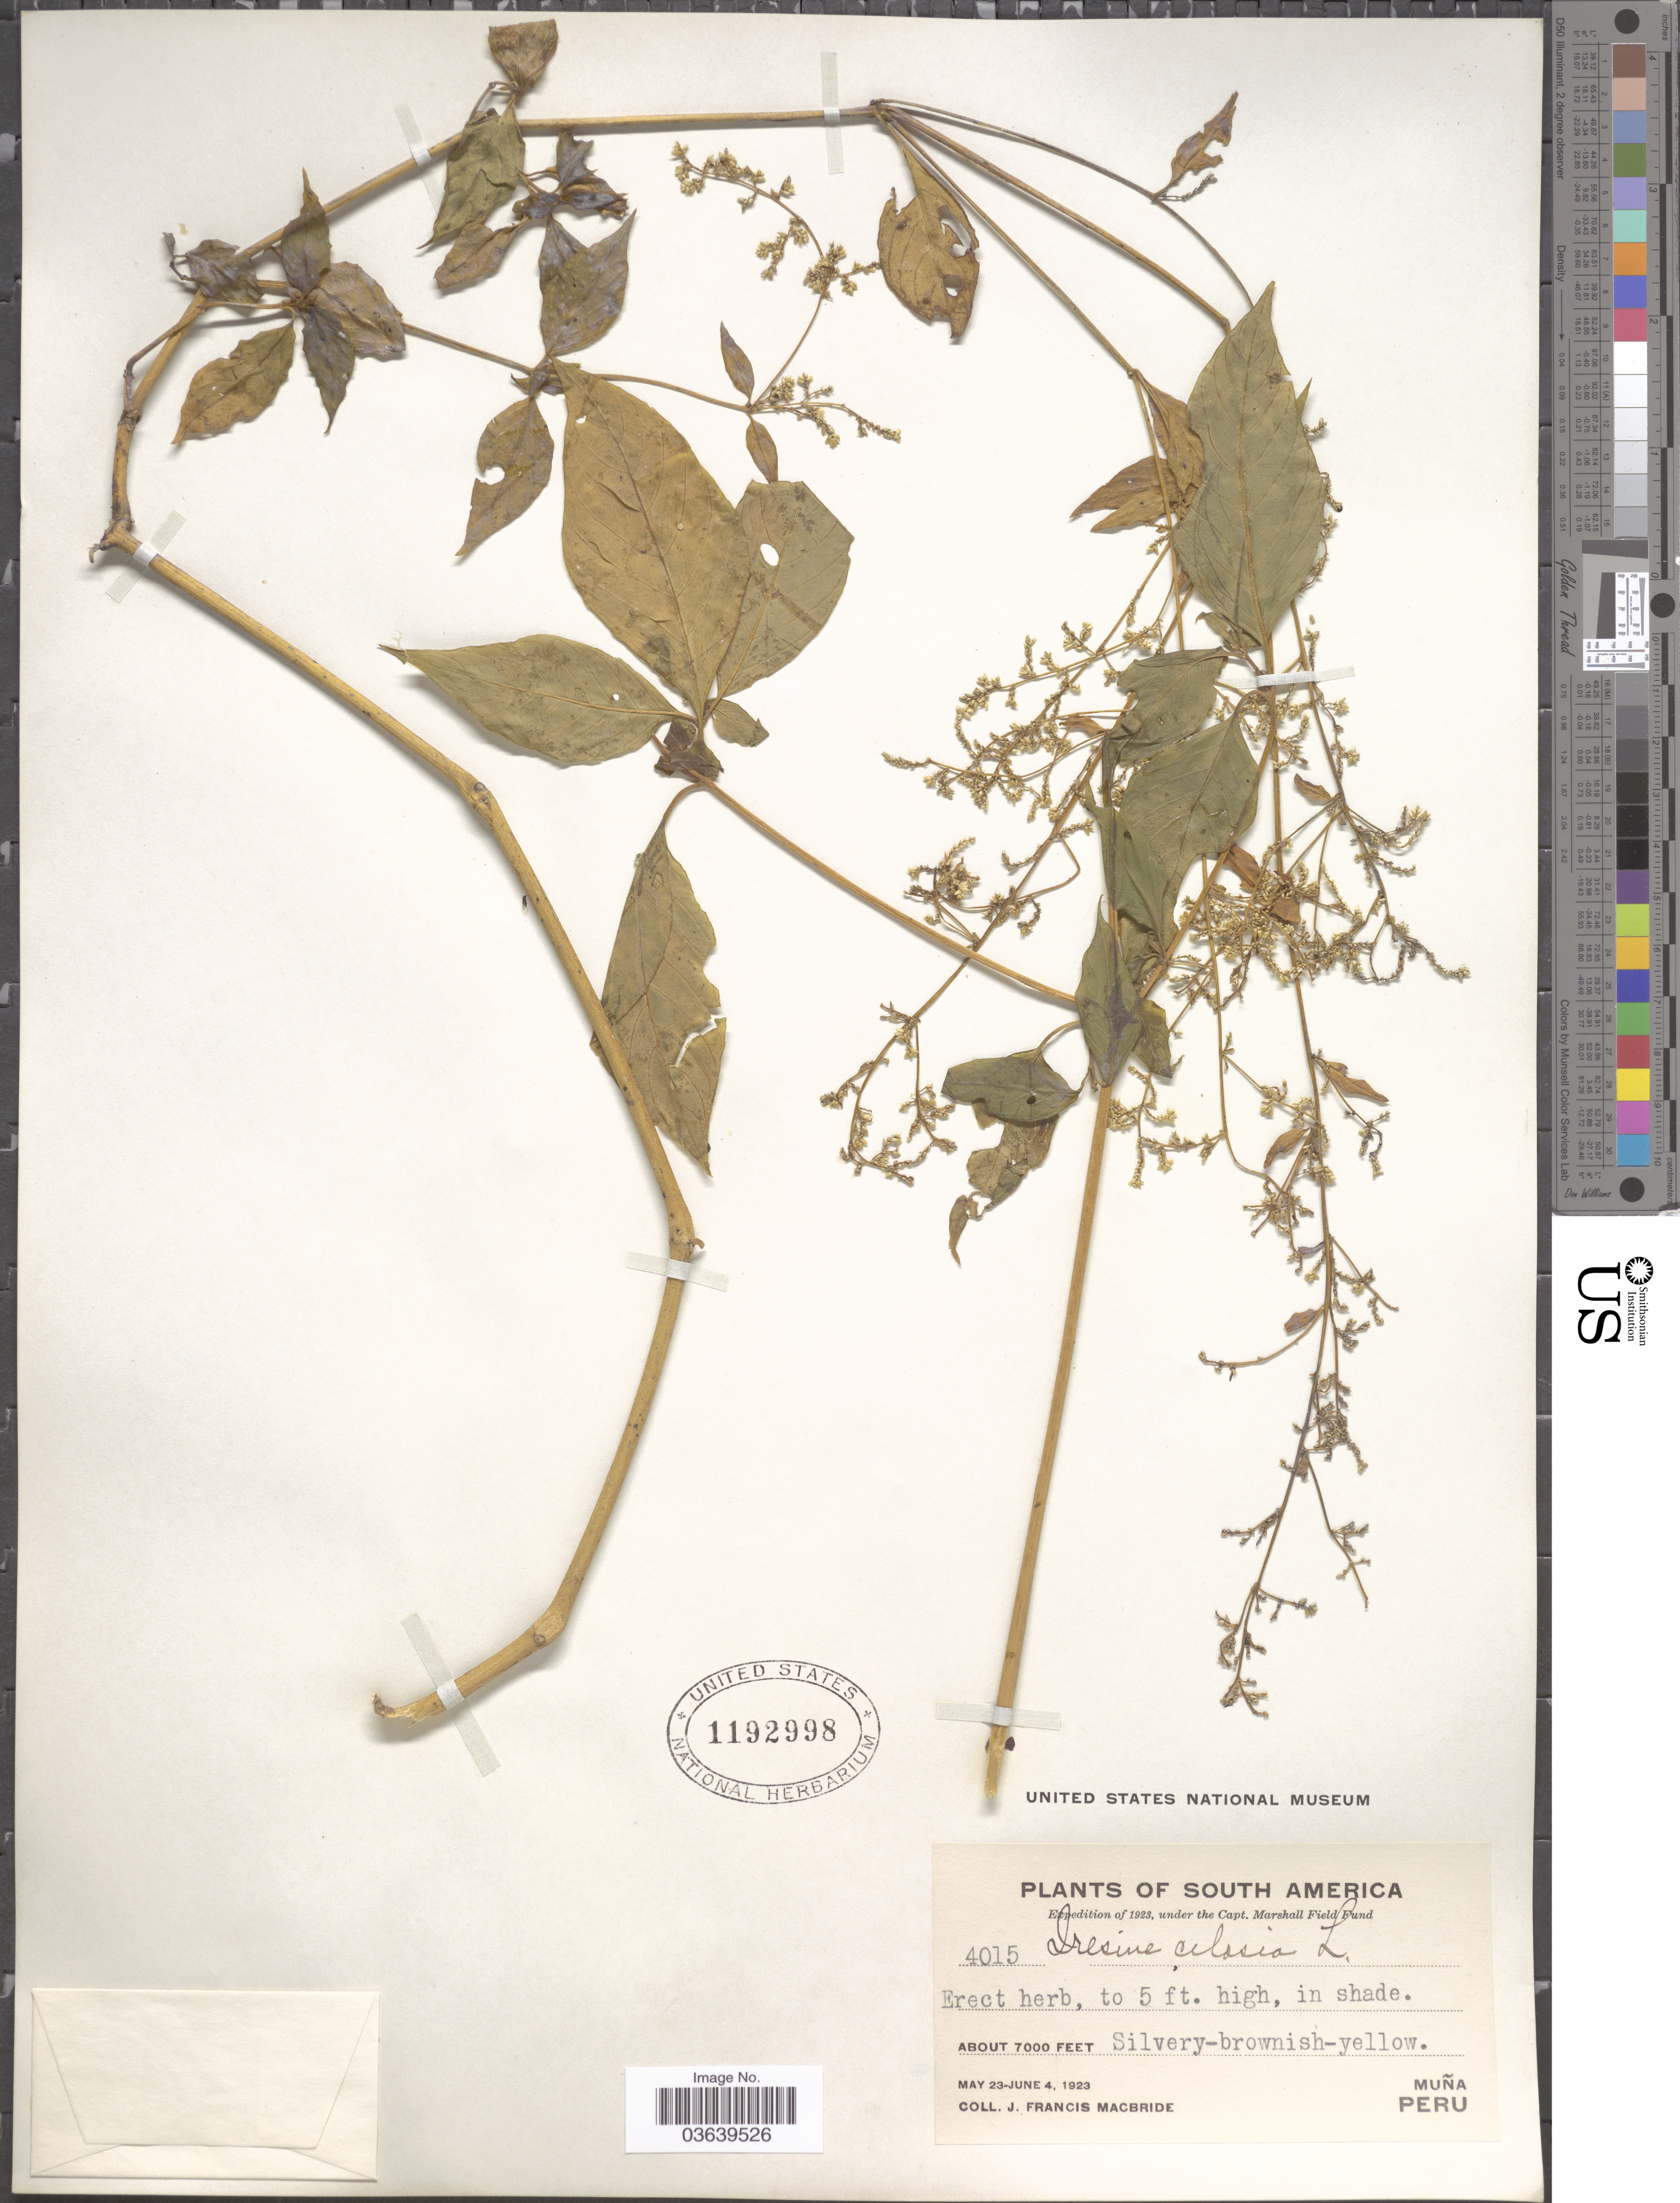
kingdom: Plantae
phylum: Tracheophyta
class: Magnoliopsida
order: Caryophyllales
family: Amaranthaceae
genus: Iresine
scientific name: Iresine celosia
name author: L.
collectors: J. F. Macbride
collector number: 4015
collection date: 1923-05-23/1923-06-04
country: Peru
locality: Muña.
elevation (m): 2134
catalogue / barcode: US 1192998